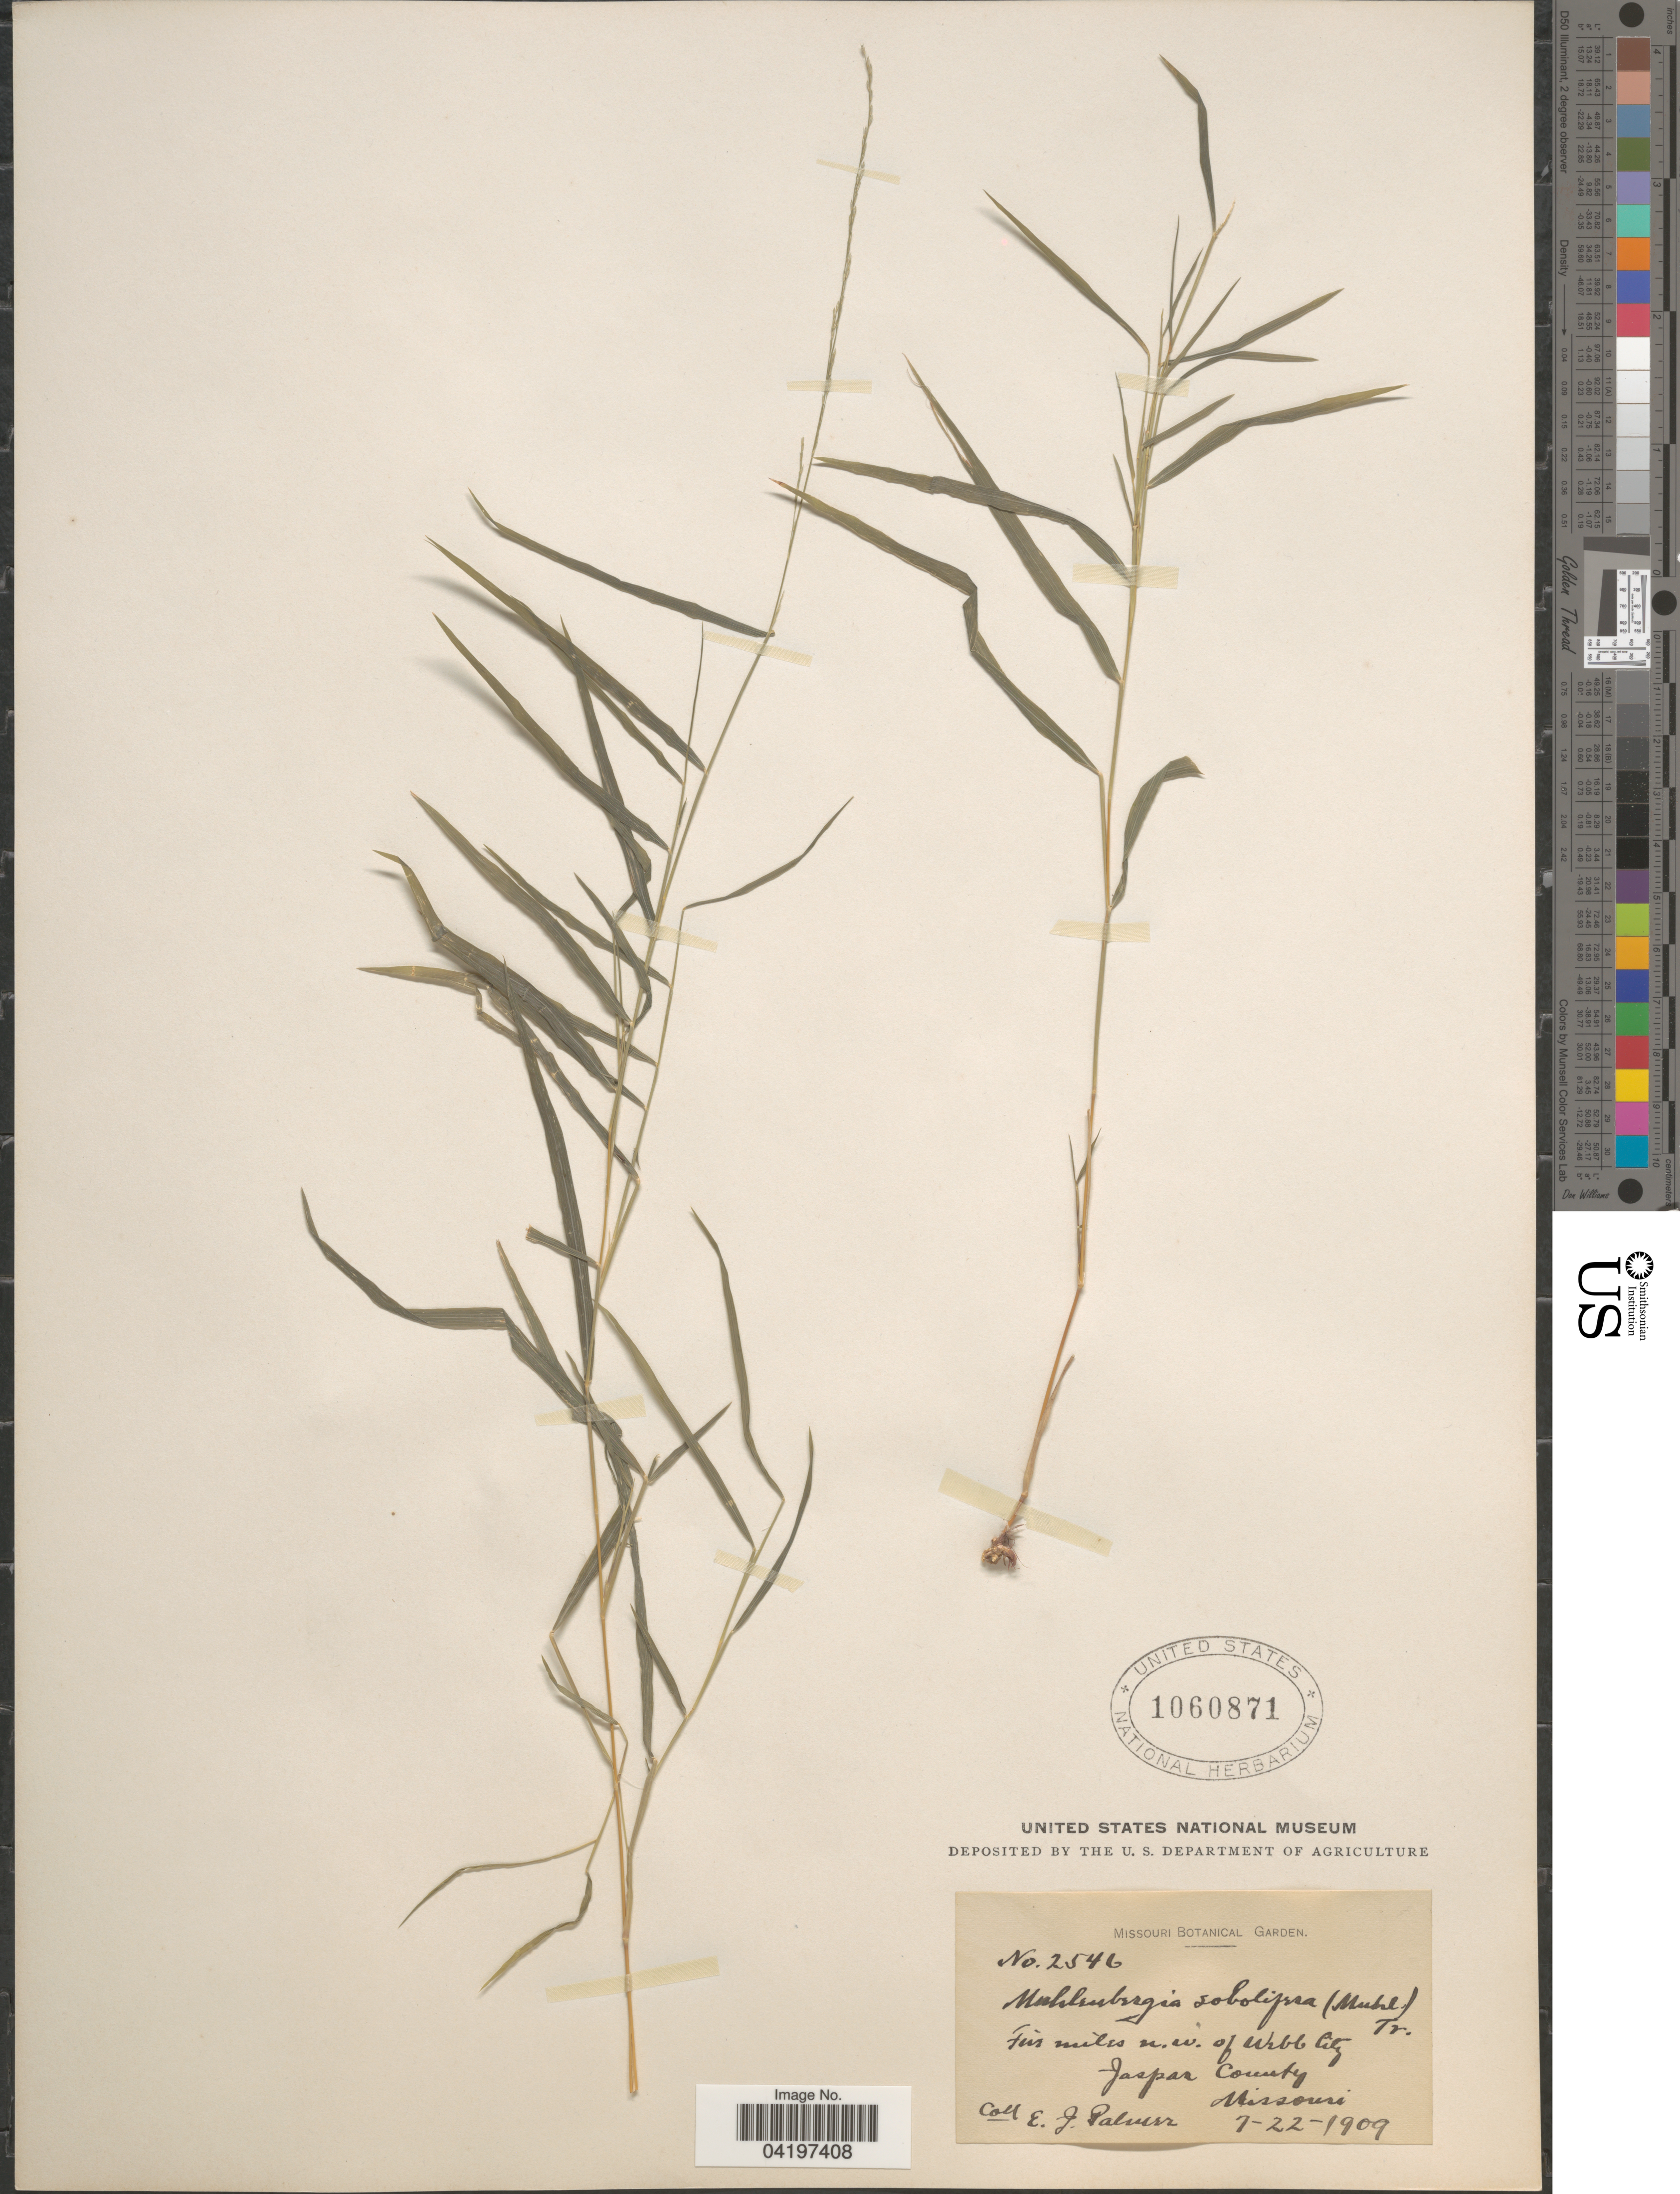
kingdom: Plantae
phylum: Tracheophyta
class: Liliopsida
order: Poales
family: Poaceae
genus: Muhlenbergia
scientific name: Muhlenbergia sobolifera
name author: (Muhl. ex Willd.) Trin.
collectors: E. J. Palmer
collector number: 2546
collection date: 1909-07-22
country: United States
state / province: Missouri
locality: Five miles n.w. of Webb City Jaspar County.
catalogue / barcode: US 1060871